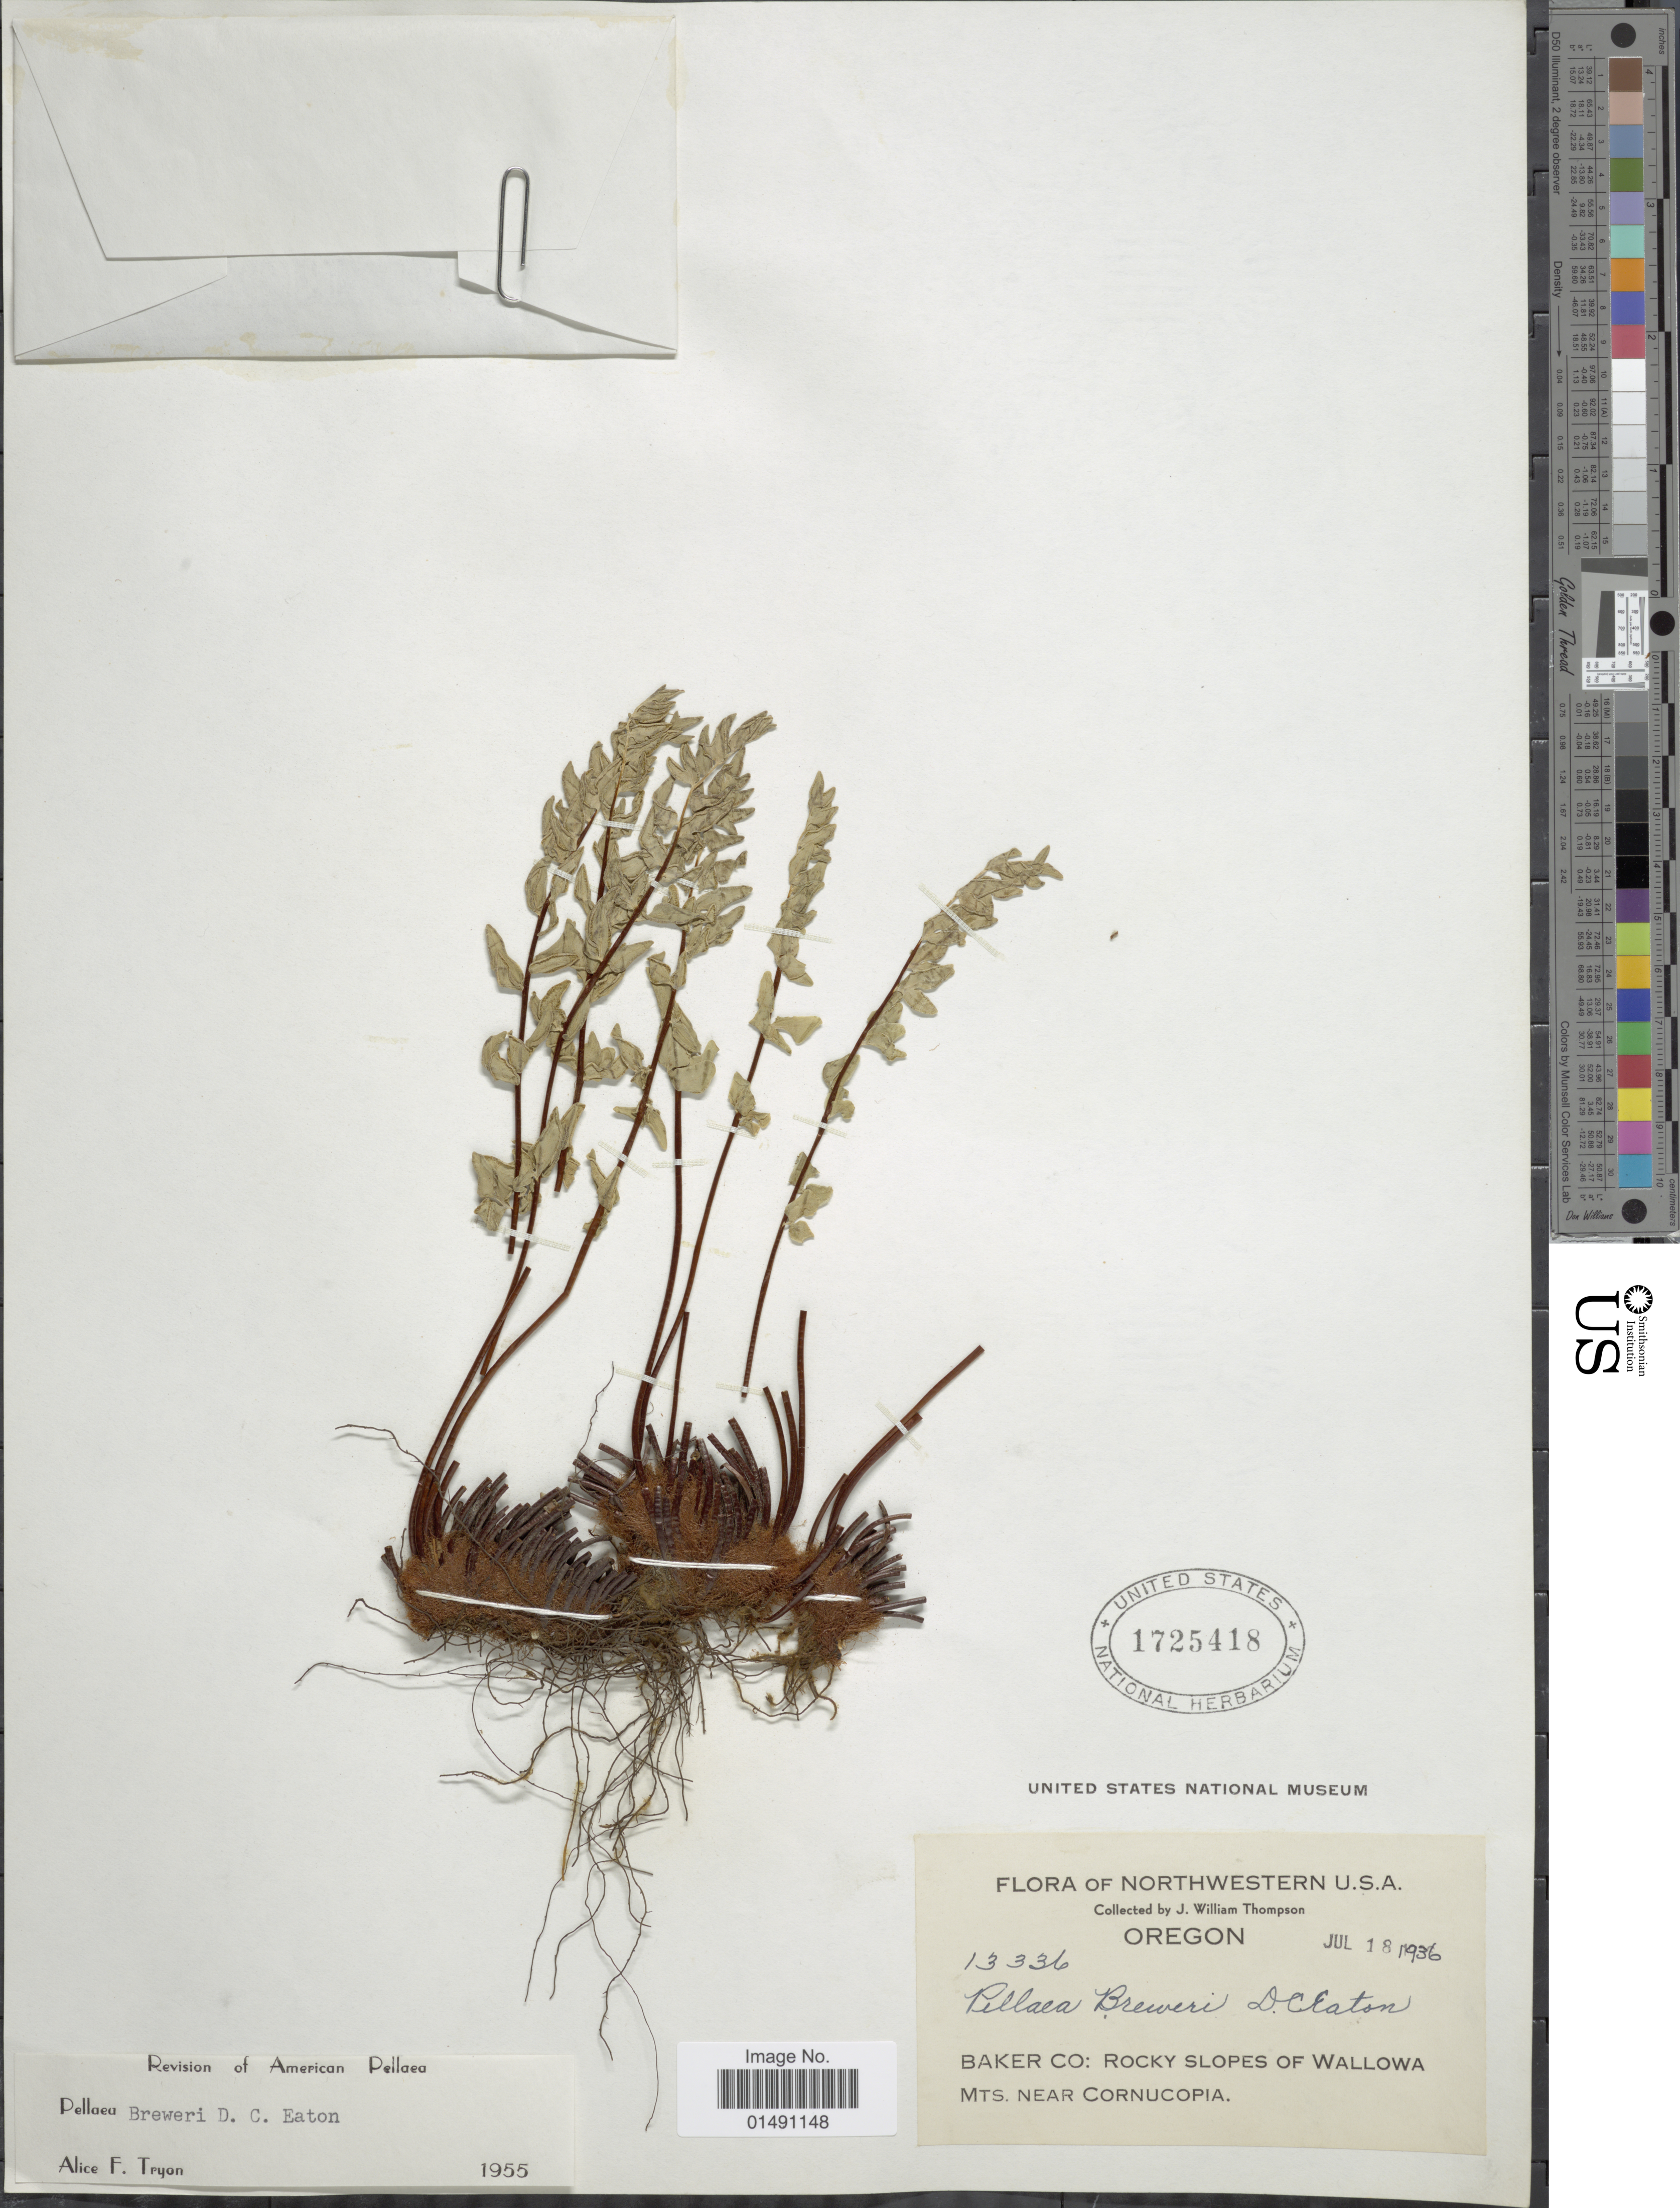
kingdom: Plantae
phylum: Tracheophyta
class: Polypodiopsida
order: Polypodiales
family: Pteridaceae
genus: Pellaea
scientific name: Pellaea breweri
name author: D.C. Eaton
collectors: J. W. Thompson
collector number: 13336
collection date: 1936-07-18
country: United States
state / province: Oregon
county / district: Baker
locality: Northwestern U.S.A. Baker Co: Rocky slopes of Wallowa Mts. near Crnucopia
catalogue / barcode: US 1725418